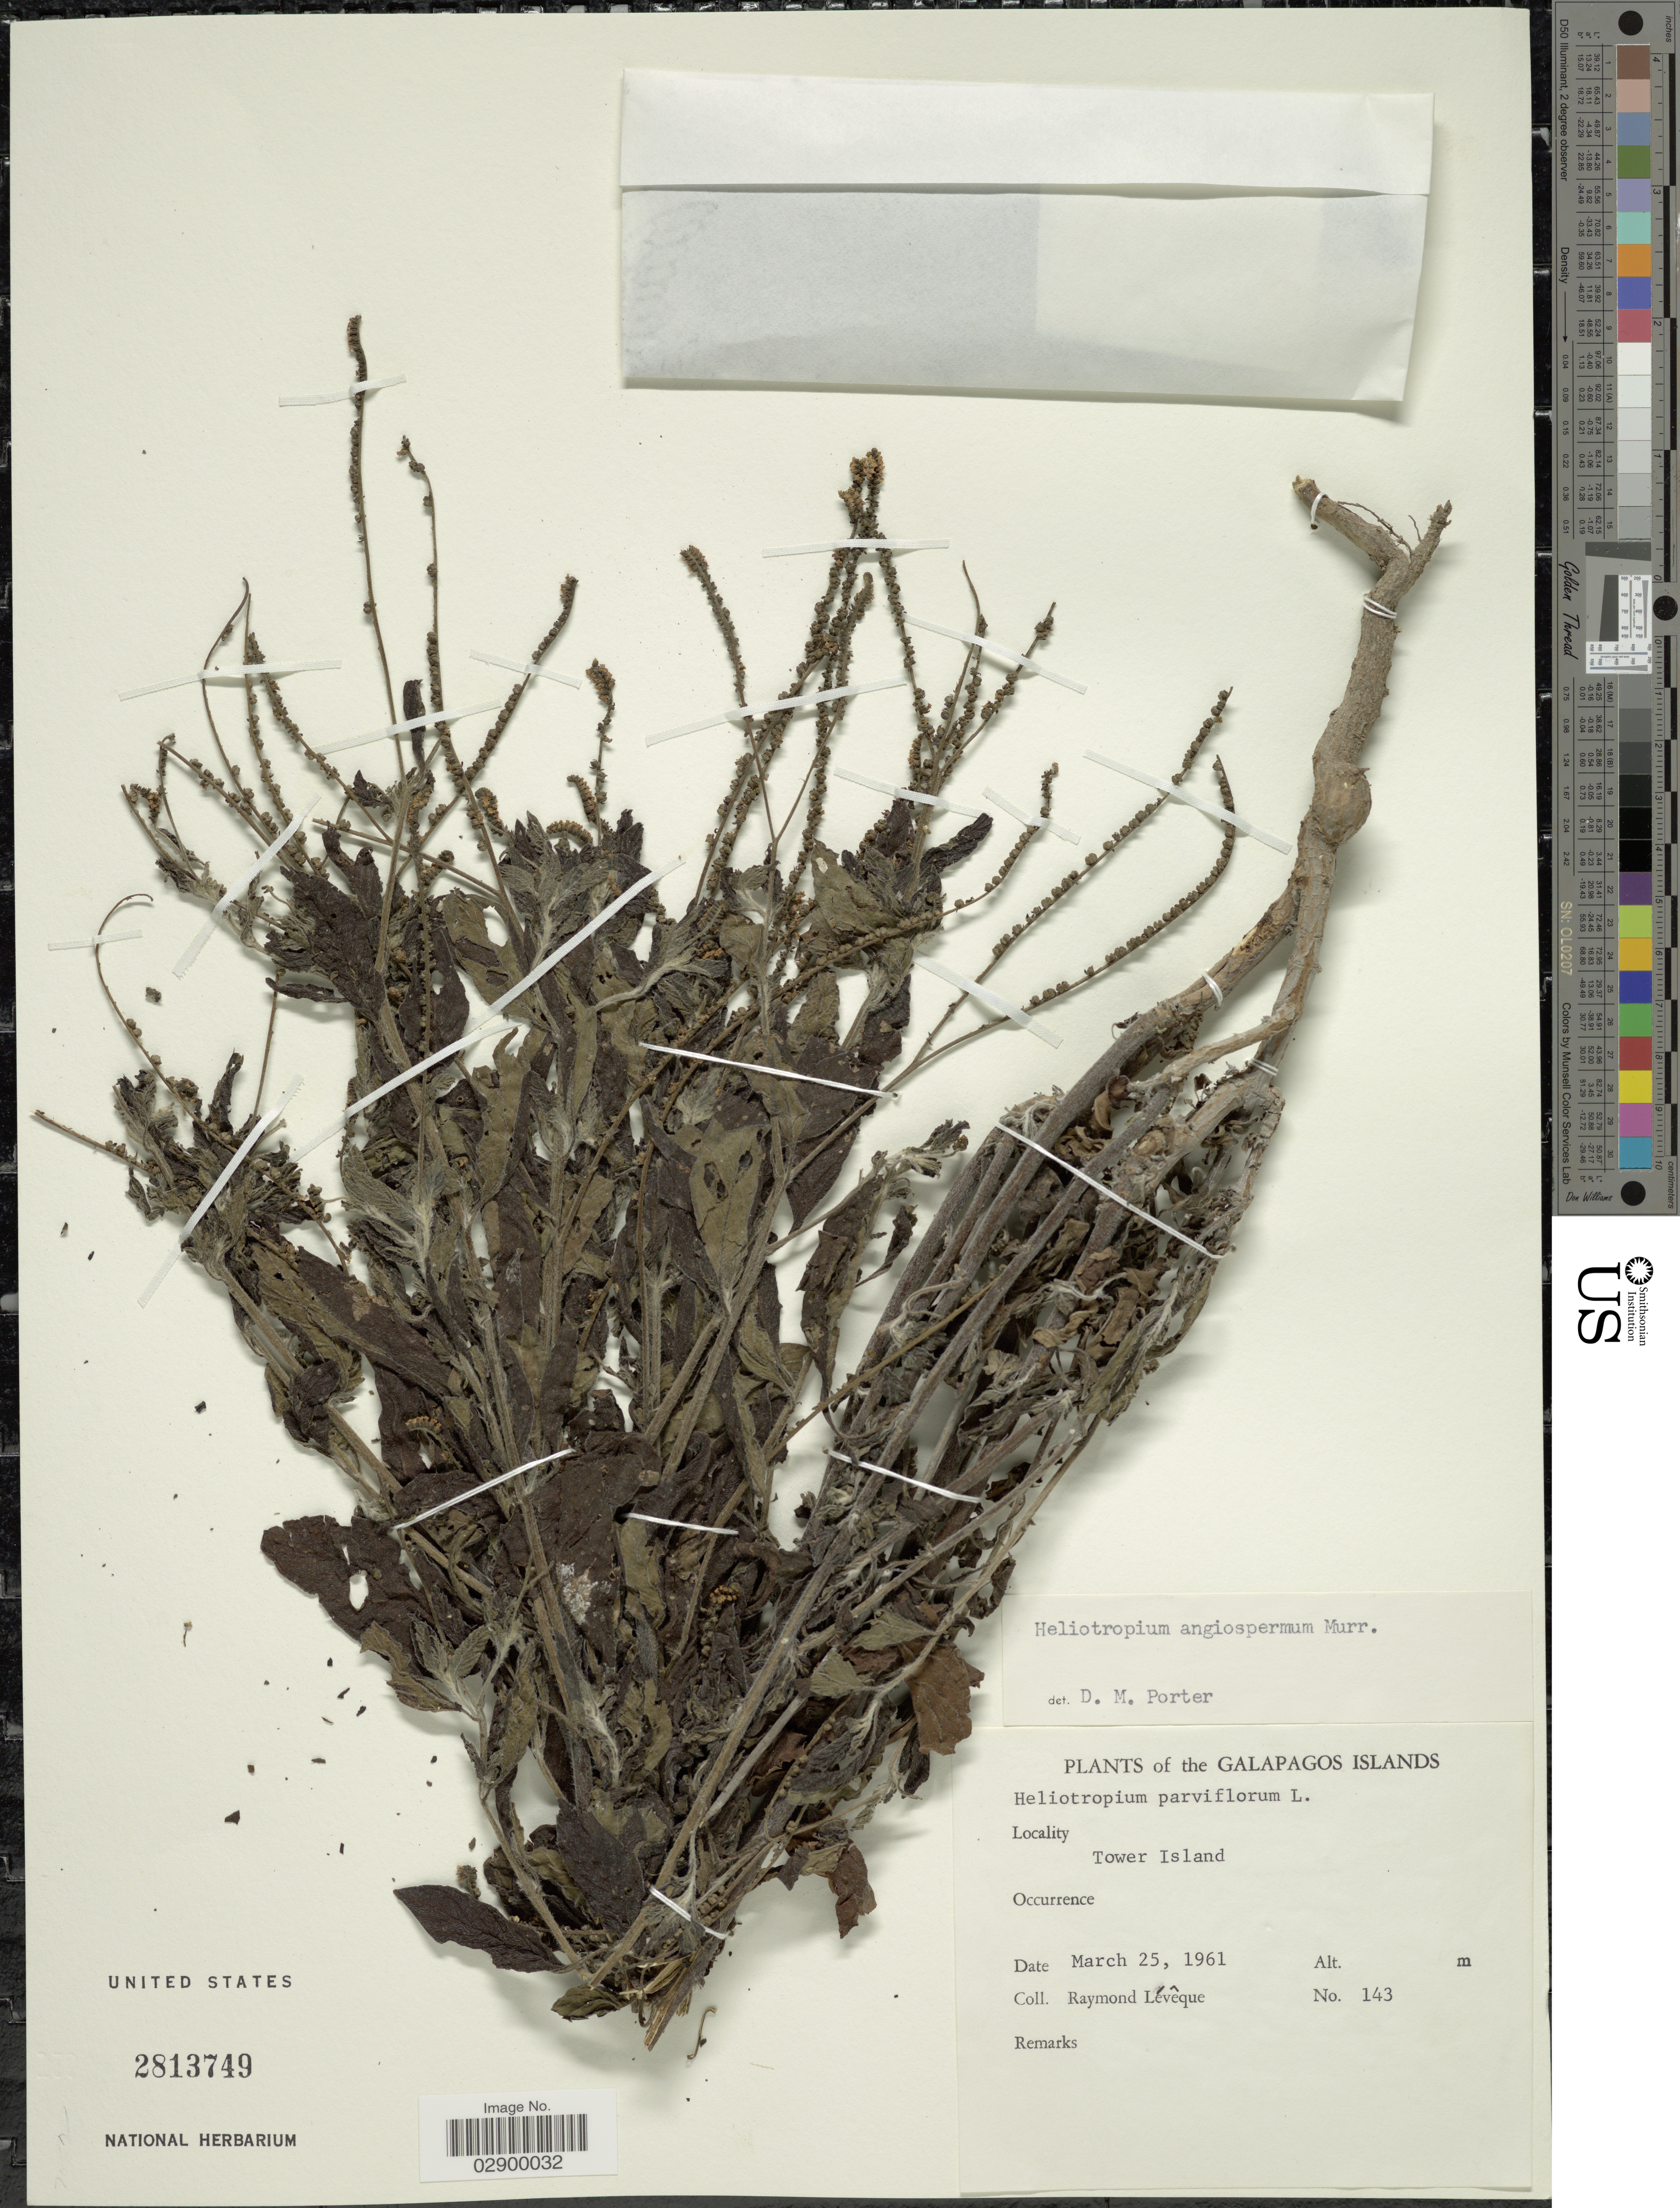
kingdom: Plantae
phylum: Tracheophyta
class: Magnoliopsida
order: Boraginales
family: Heliotropiaceae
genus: Heliotropium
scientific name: Heliotropium angiospermum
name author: Murray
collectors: R. Lévêque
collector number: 143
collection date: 1961-03-25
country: Ecuador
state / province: Colón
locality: The Galapagos Islands. Tower Island.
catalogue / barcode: US 2813749